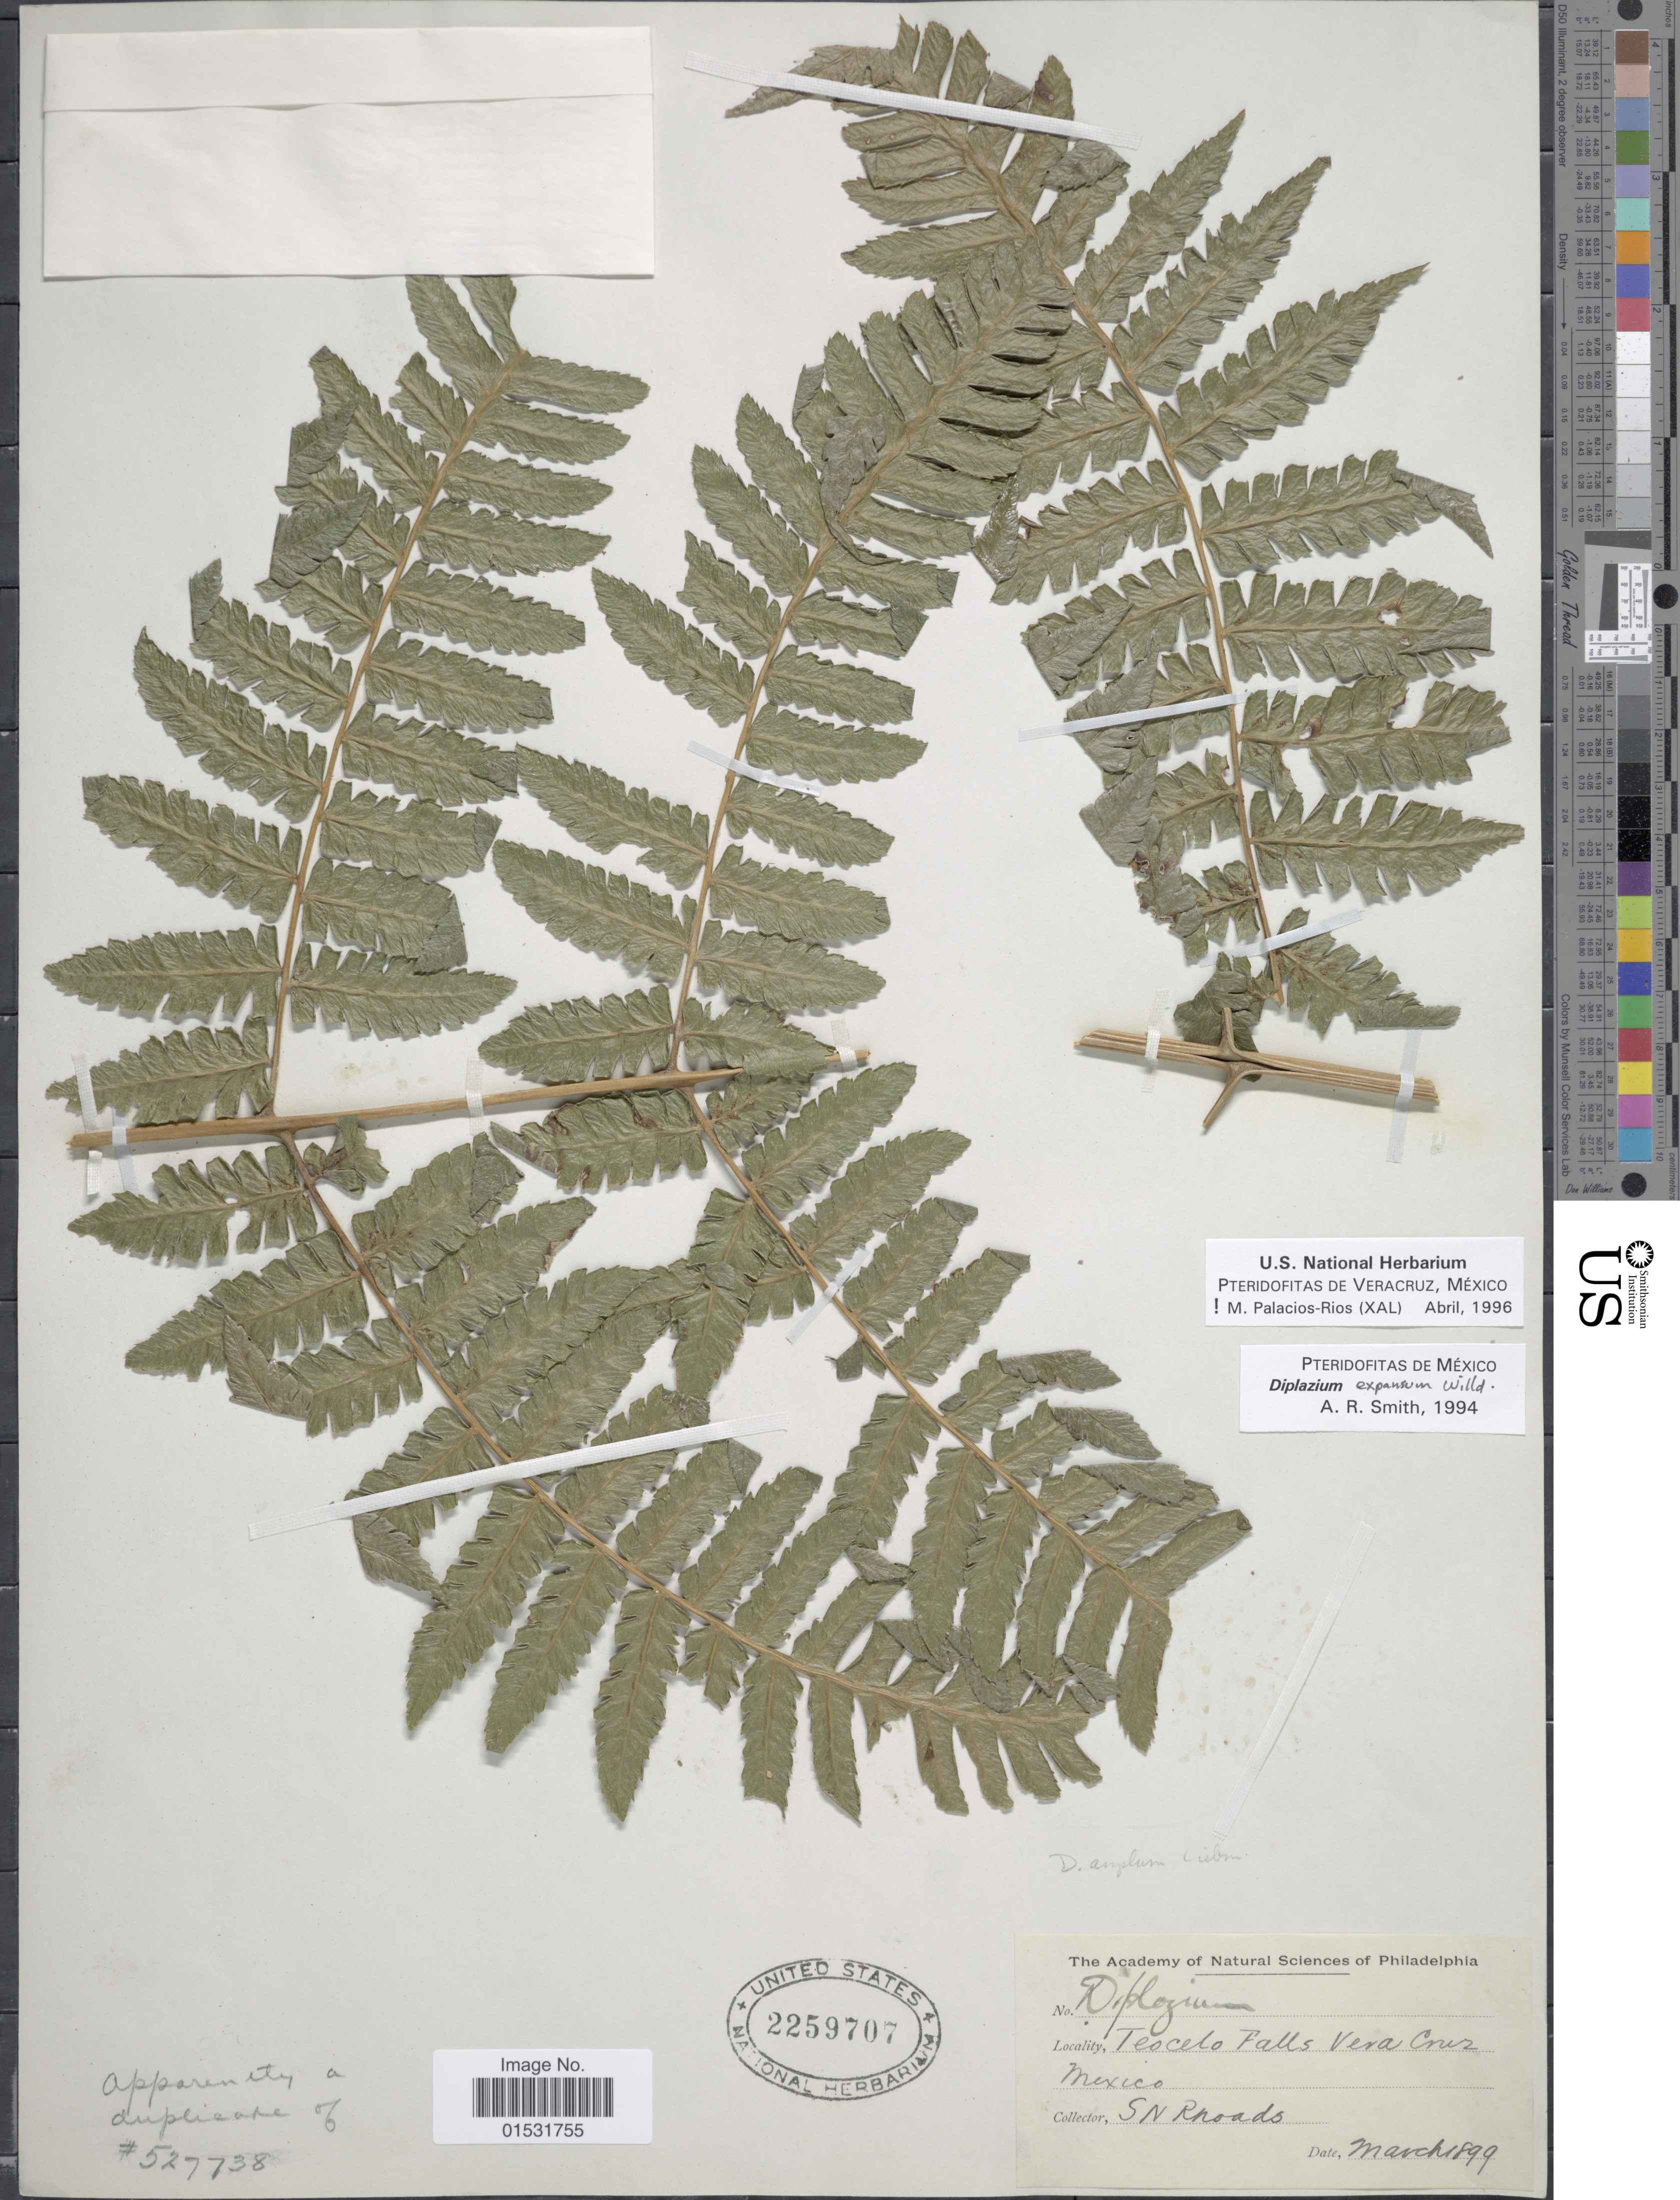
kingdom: Plantae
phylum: Tracheophyta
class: Polypodiopsida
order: Polypodiales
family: Athyriaceae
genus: Diplazium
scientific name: Diplazium hians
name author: Kunze ex Klotzsch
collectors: S. Rhoads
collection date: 1899-03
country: Mexico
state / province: Veracruz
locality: Teocelo Falls Vera Cruz.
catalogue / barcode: US 2259707